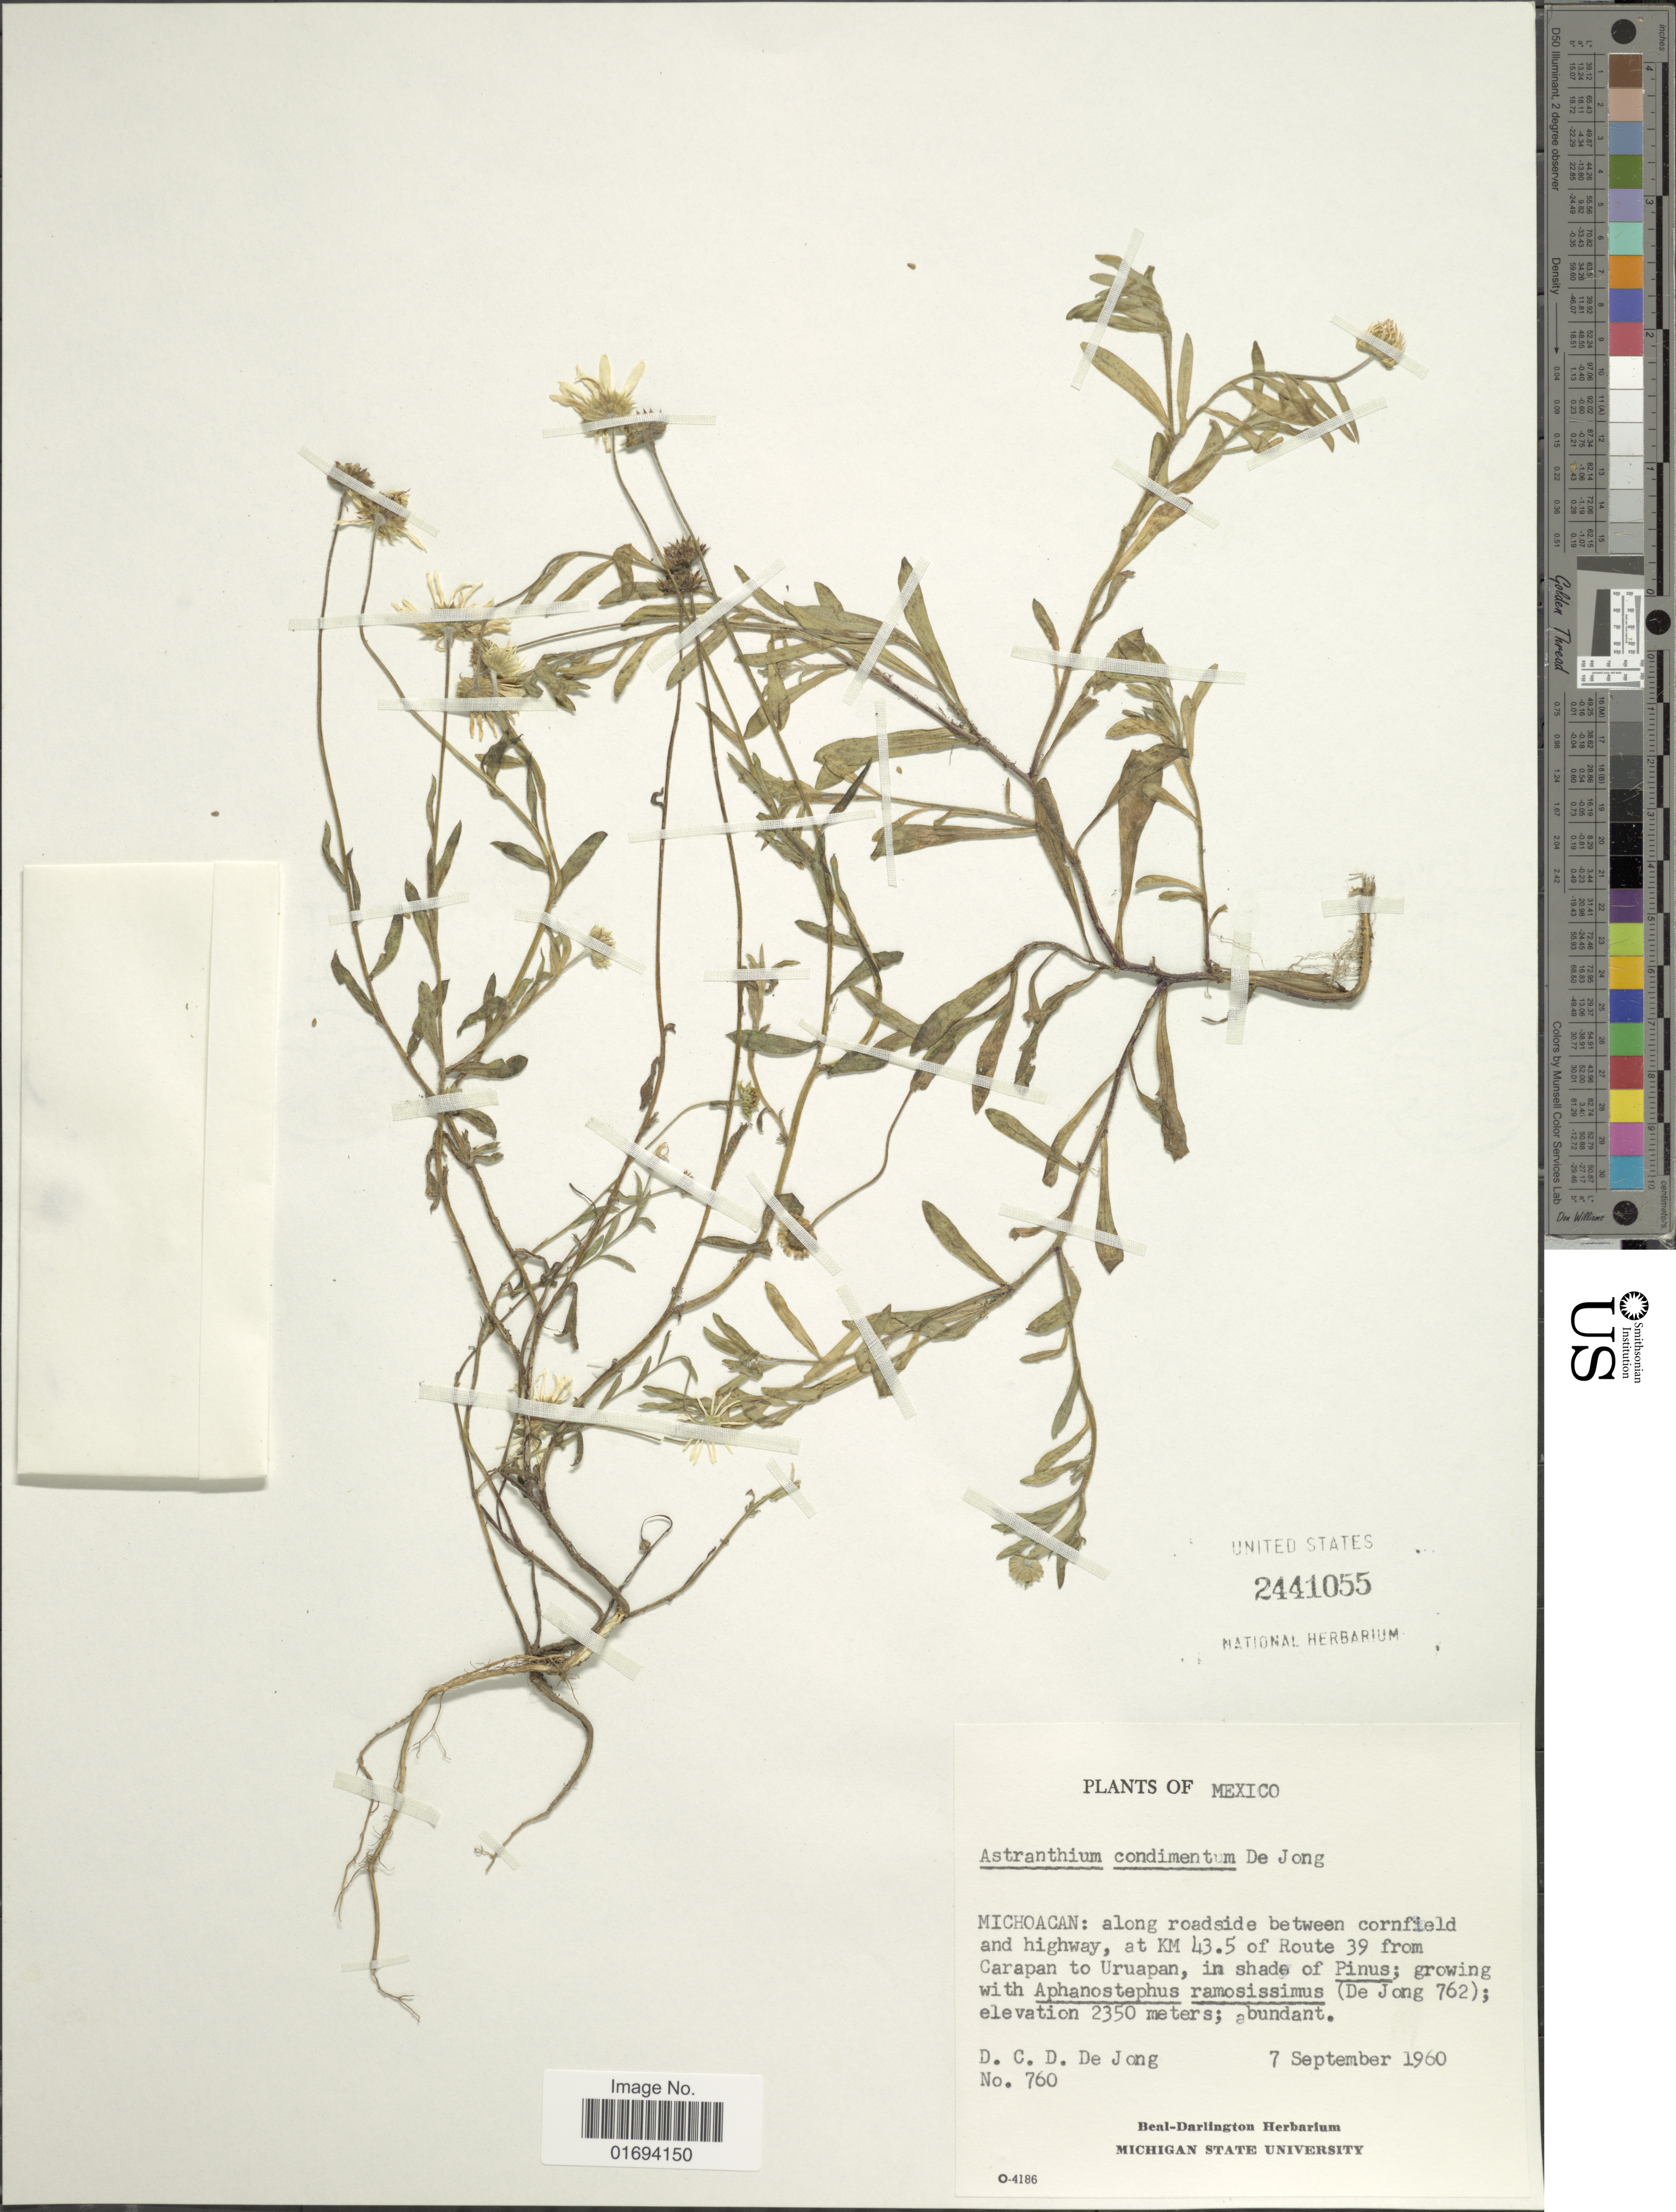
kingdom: Plantae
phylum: Tracheophyta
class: Magnoliopsida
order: Asterales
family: Asteraceae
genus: Astranthium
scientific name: Astranthium condimentum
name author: (Dejong)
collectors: D. De Jong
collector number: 760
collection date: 1960-09-07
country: Mexico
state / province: Michoacán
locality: Along roadside between cornfield and highway, at KM 43.5 of Route 39 from Carapan to Uruapan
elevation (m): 2350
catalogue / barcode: US 2441055